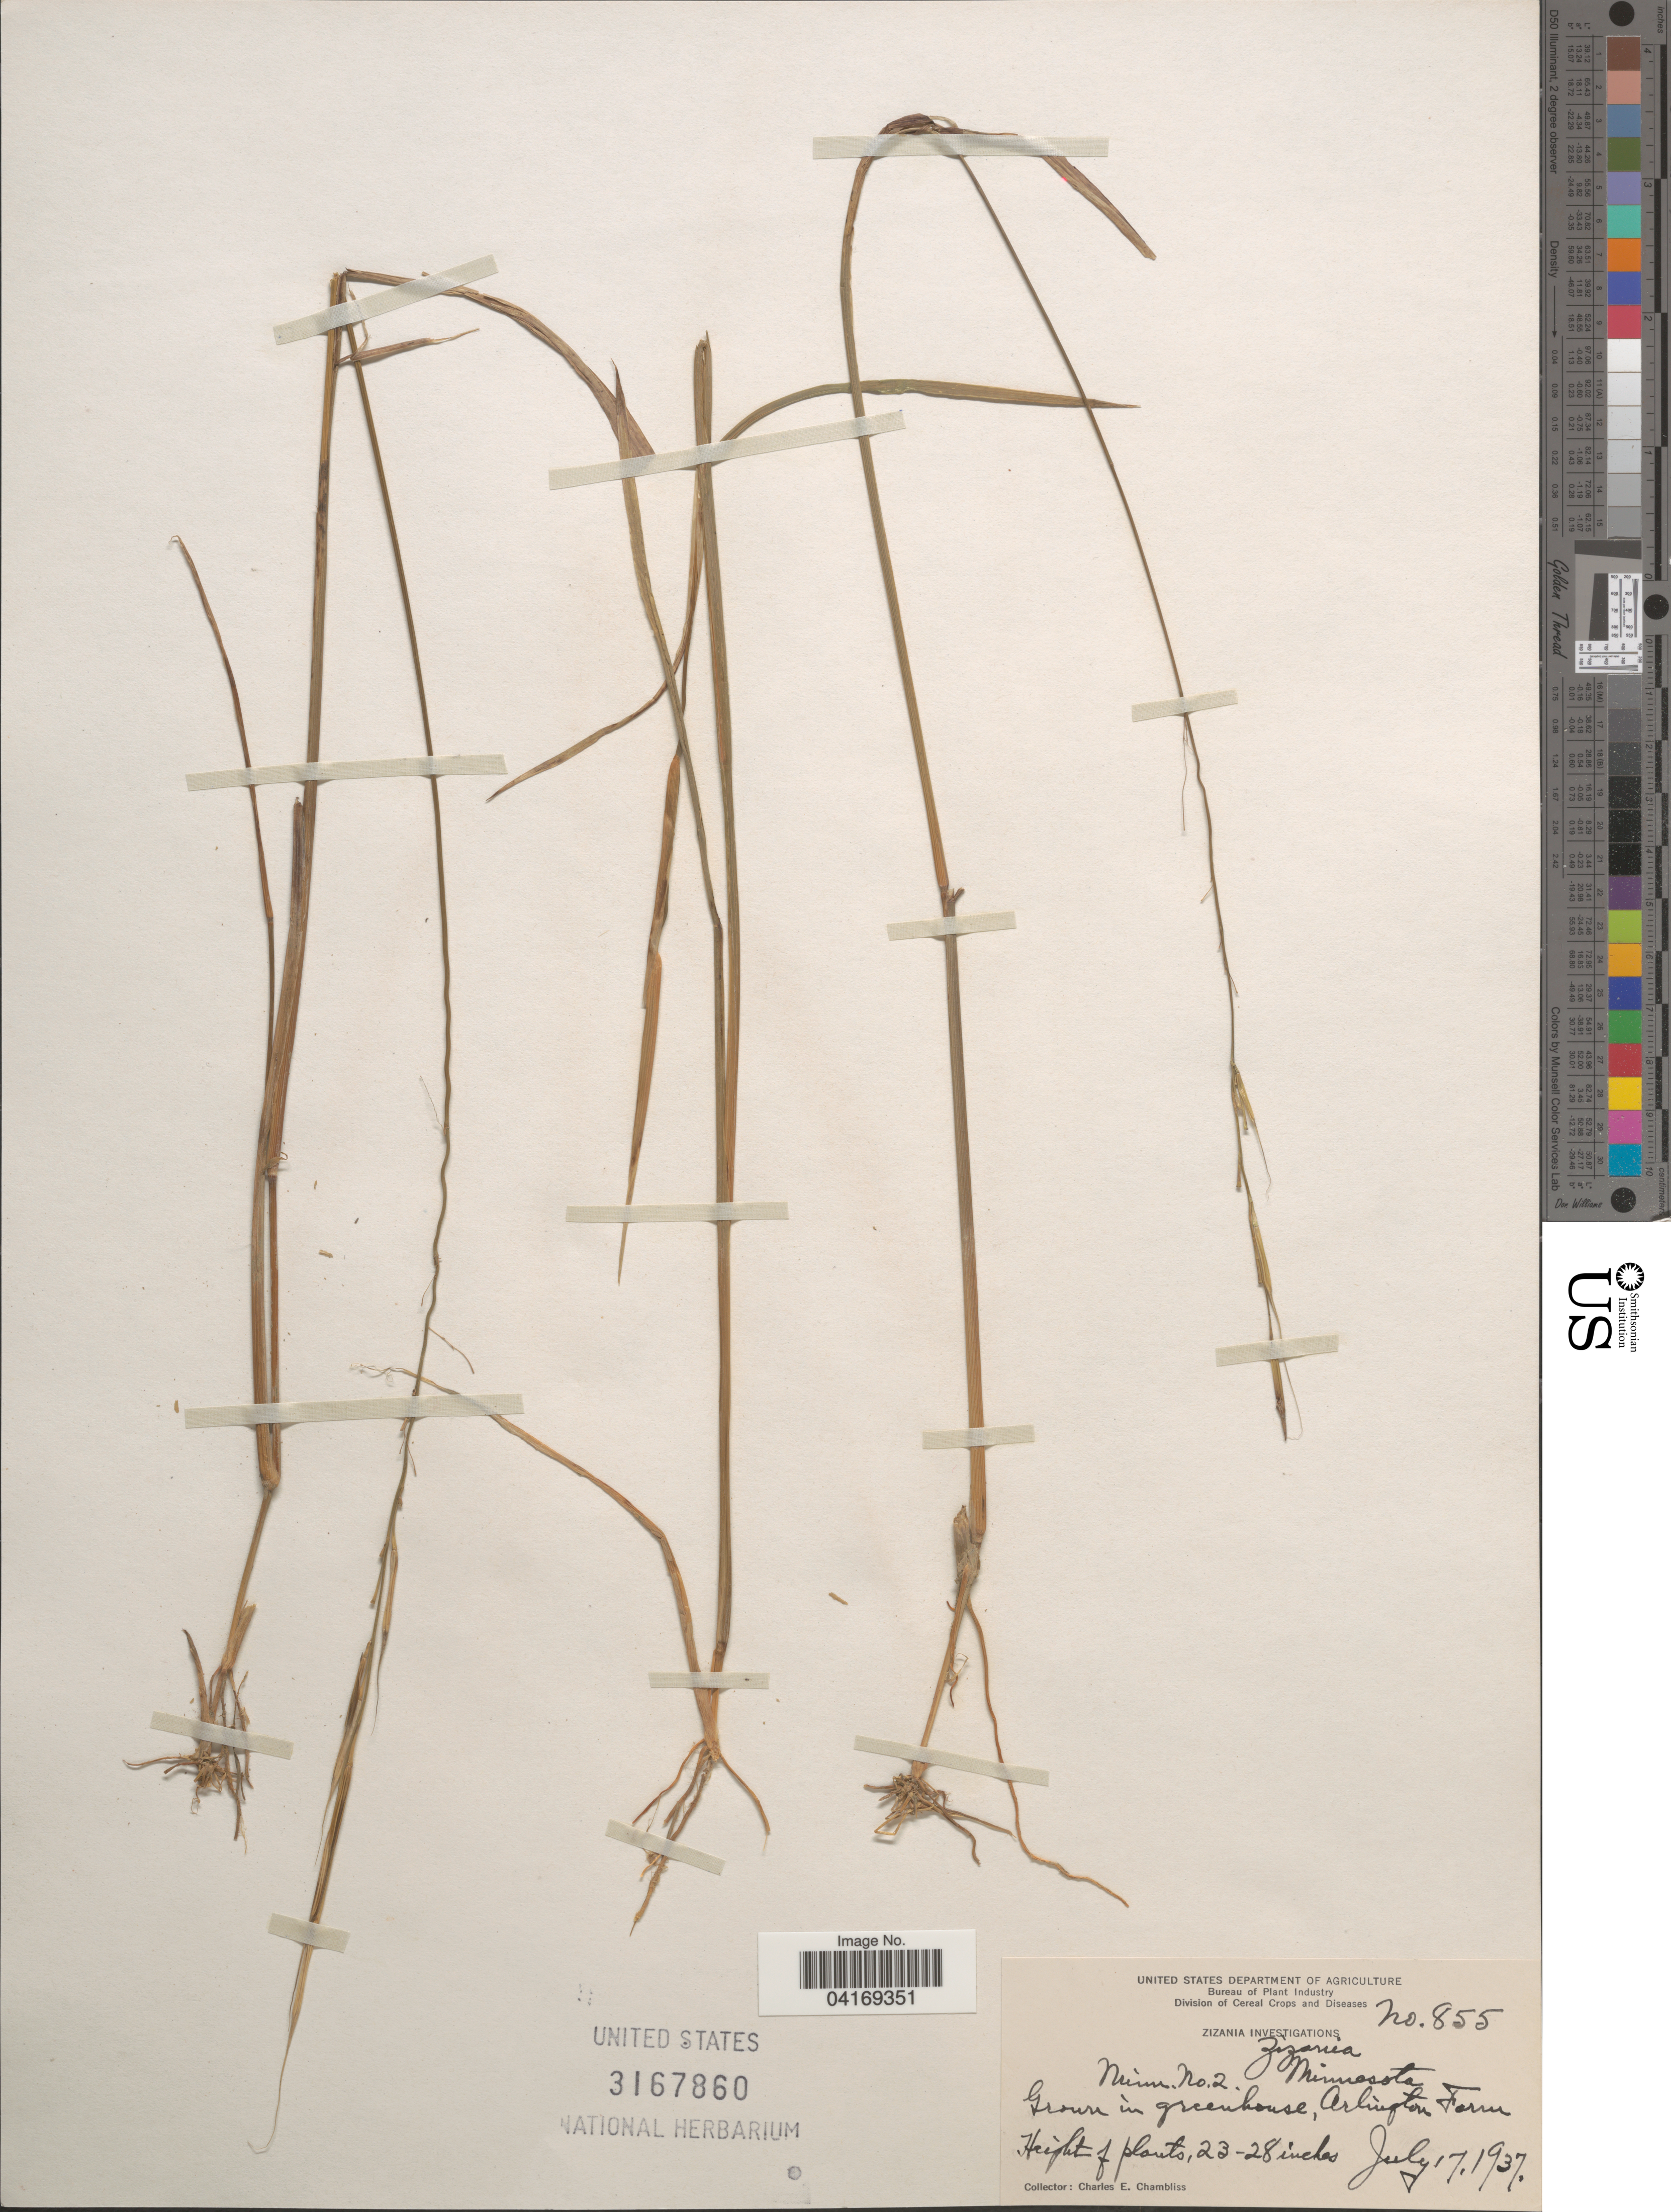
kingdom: Plantae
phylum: Tracheophyta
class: Liliopsida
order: Poales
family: Poaceae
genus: Zizania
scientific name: Zizania sp.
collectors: C. Chambliss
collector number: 855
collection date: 1937-07-17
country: United States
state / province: Virginia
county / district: Arlington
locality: In greenhouse, Arlington Farm.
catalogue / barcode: US 3167860